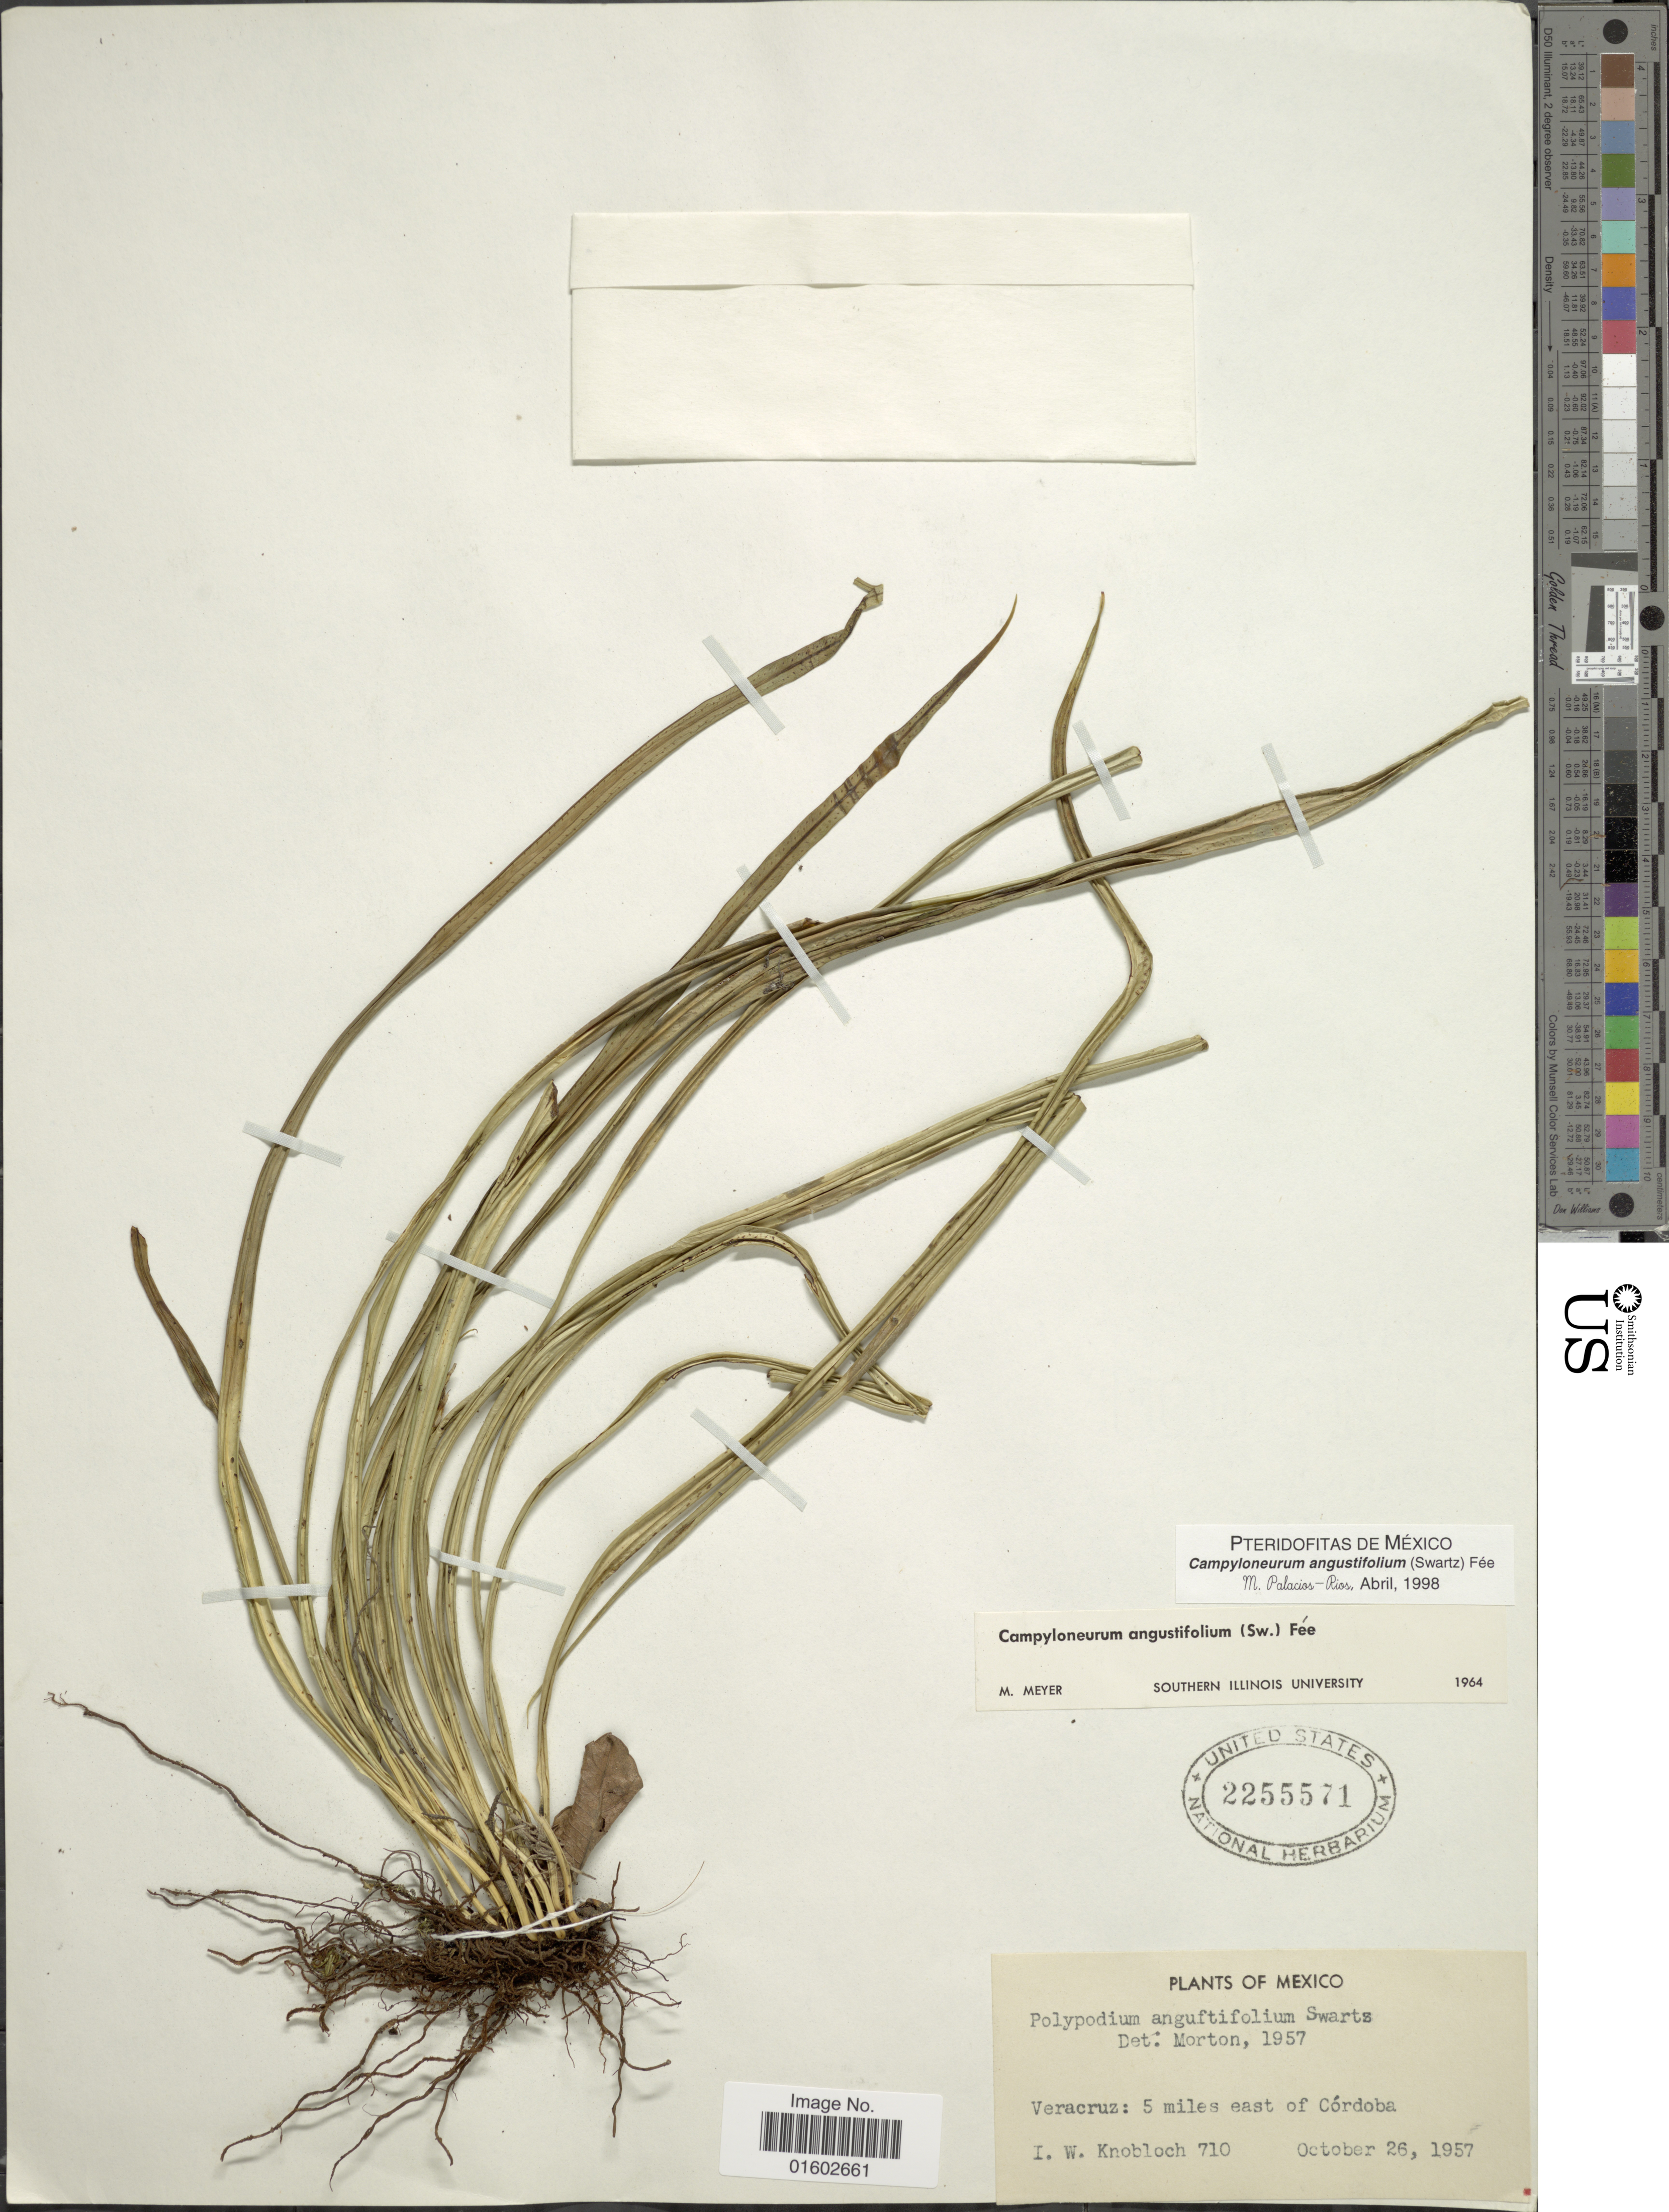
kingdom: Plantae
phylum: Tracheophyta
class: Polypodiopsida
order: Polypodiales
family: Polypodiaceae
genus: Campyloneurum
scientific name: Campyloneurum angustifolium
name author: (Sw.) Fée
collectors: I. W. Knobloch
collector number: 710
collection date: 1957-10-26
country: Mexico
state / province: Veracruz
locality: Veracruz: 5 miles east of Cordoba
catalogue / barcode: US 2255571